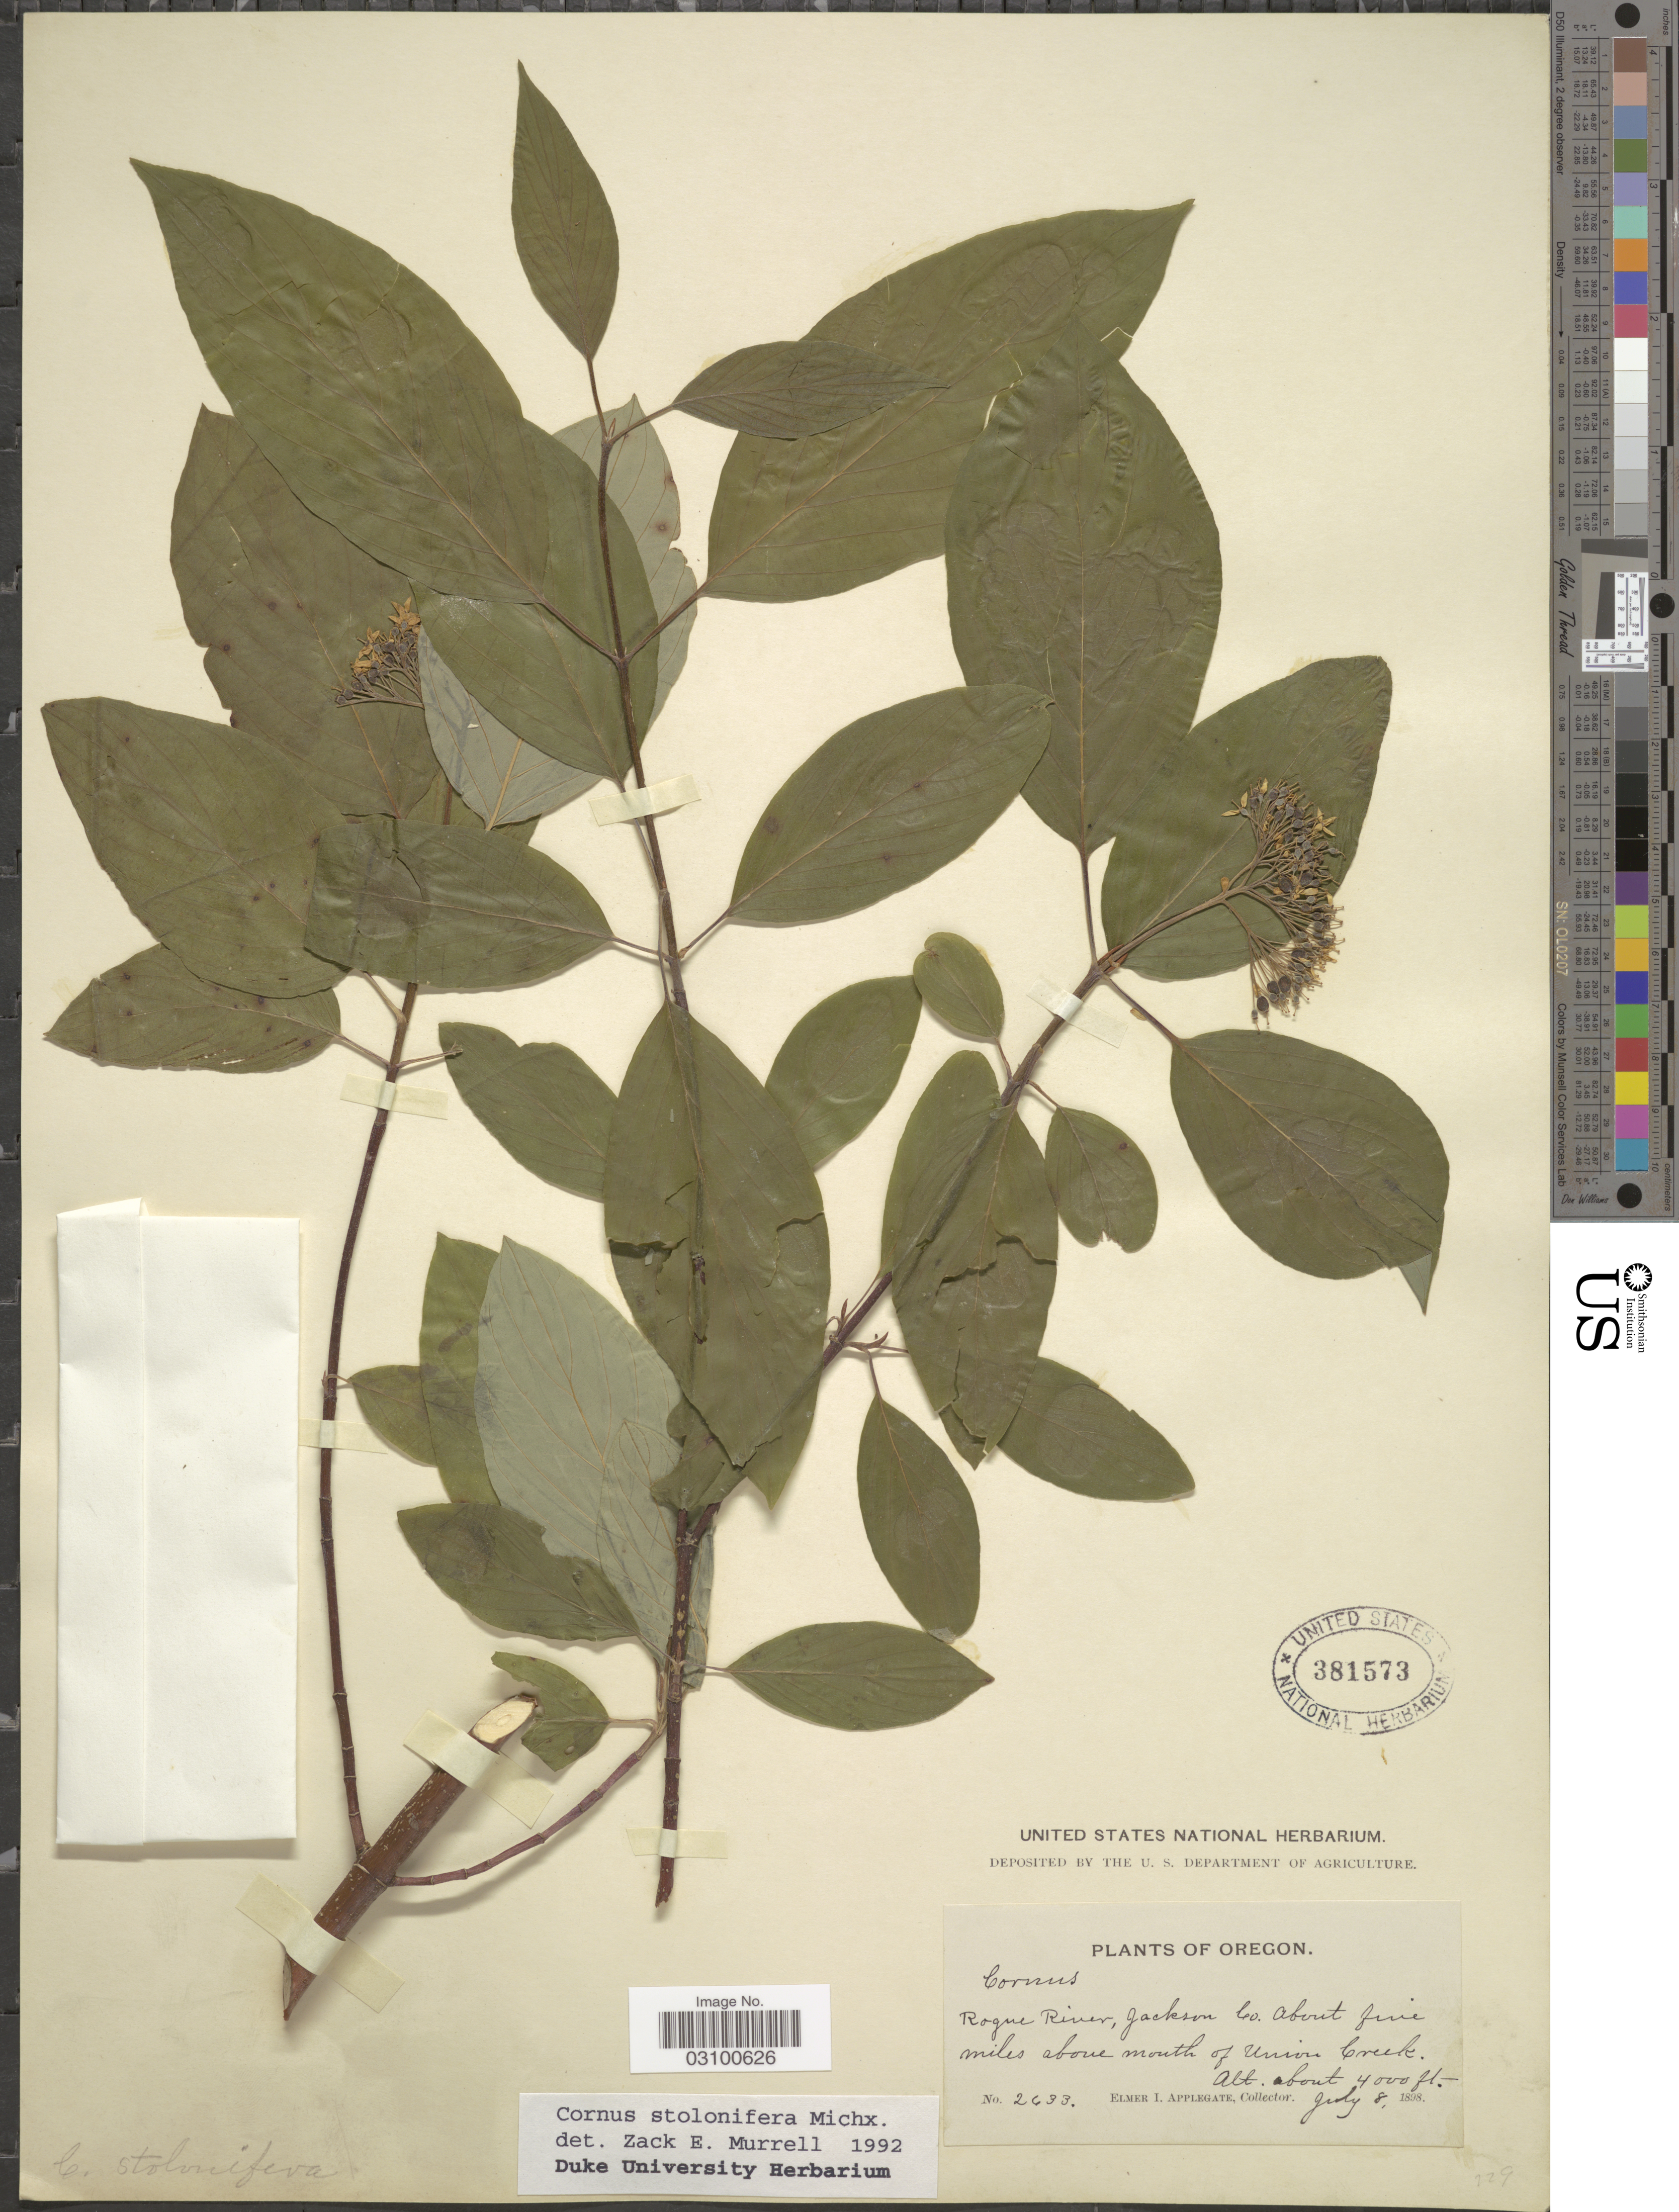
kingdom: Plantae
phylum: Tracheophyta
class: Magnoliopsida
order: Cornales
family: Cornaceae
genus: Cornus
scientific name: Cornus sericea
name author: L.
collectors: E. I. Applegate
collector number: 2633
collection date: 1898-07-08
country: United States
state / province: Oregon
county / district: Jackson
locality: Rogue River, Jackson Co. About five miles above mouth of Union Creek.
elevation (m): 1219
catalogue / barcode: US 381573